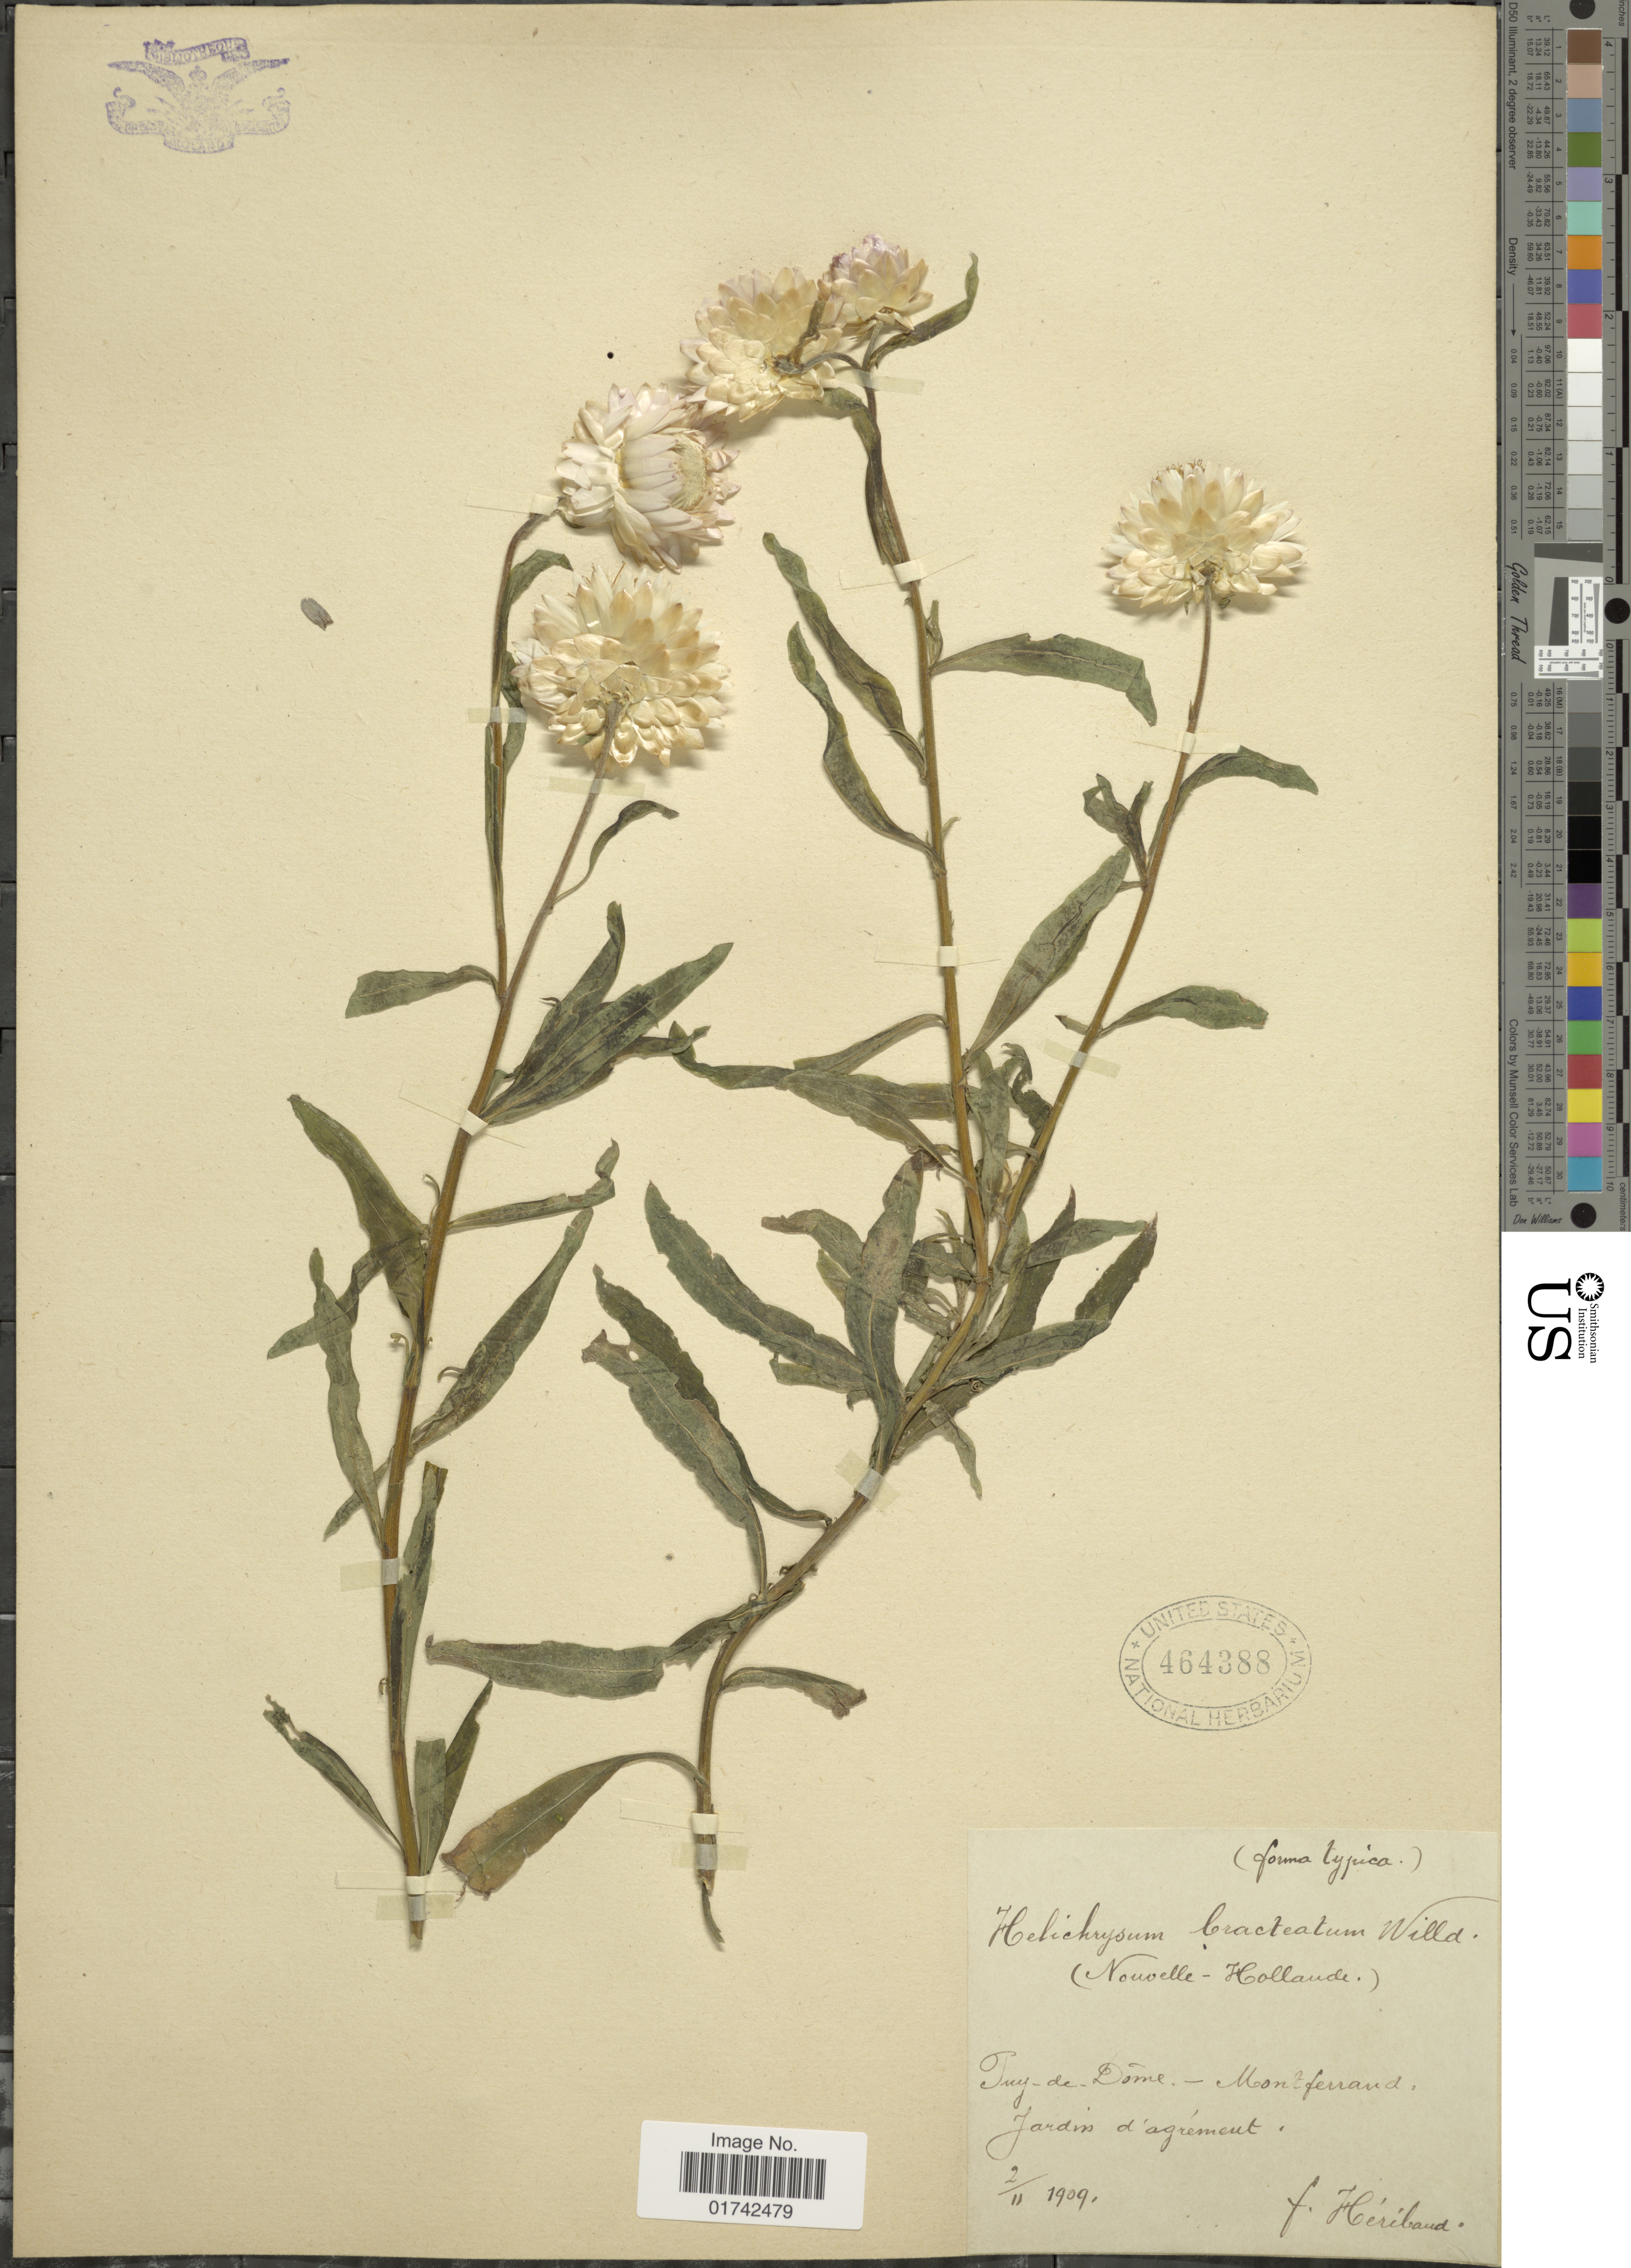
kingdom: Plantae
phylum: Tracheophyta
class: Magnoliopsida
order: Asterales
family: Asteraceae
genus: Helichrysum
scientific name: Helichrysum bracteatum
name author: (Vent.) Haw.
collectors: F. Heribaud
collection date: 1909-11-02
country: Australia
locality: Nouvelle-Hollande, Puy-de-Dôme, Montferrand. jardin d'agrément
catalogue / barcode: US 464388